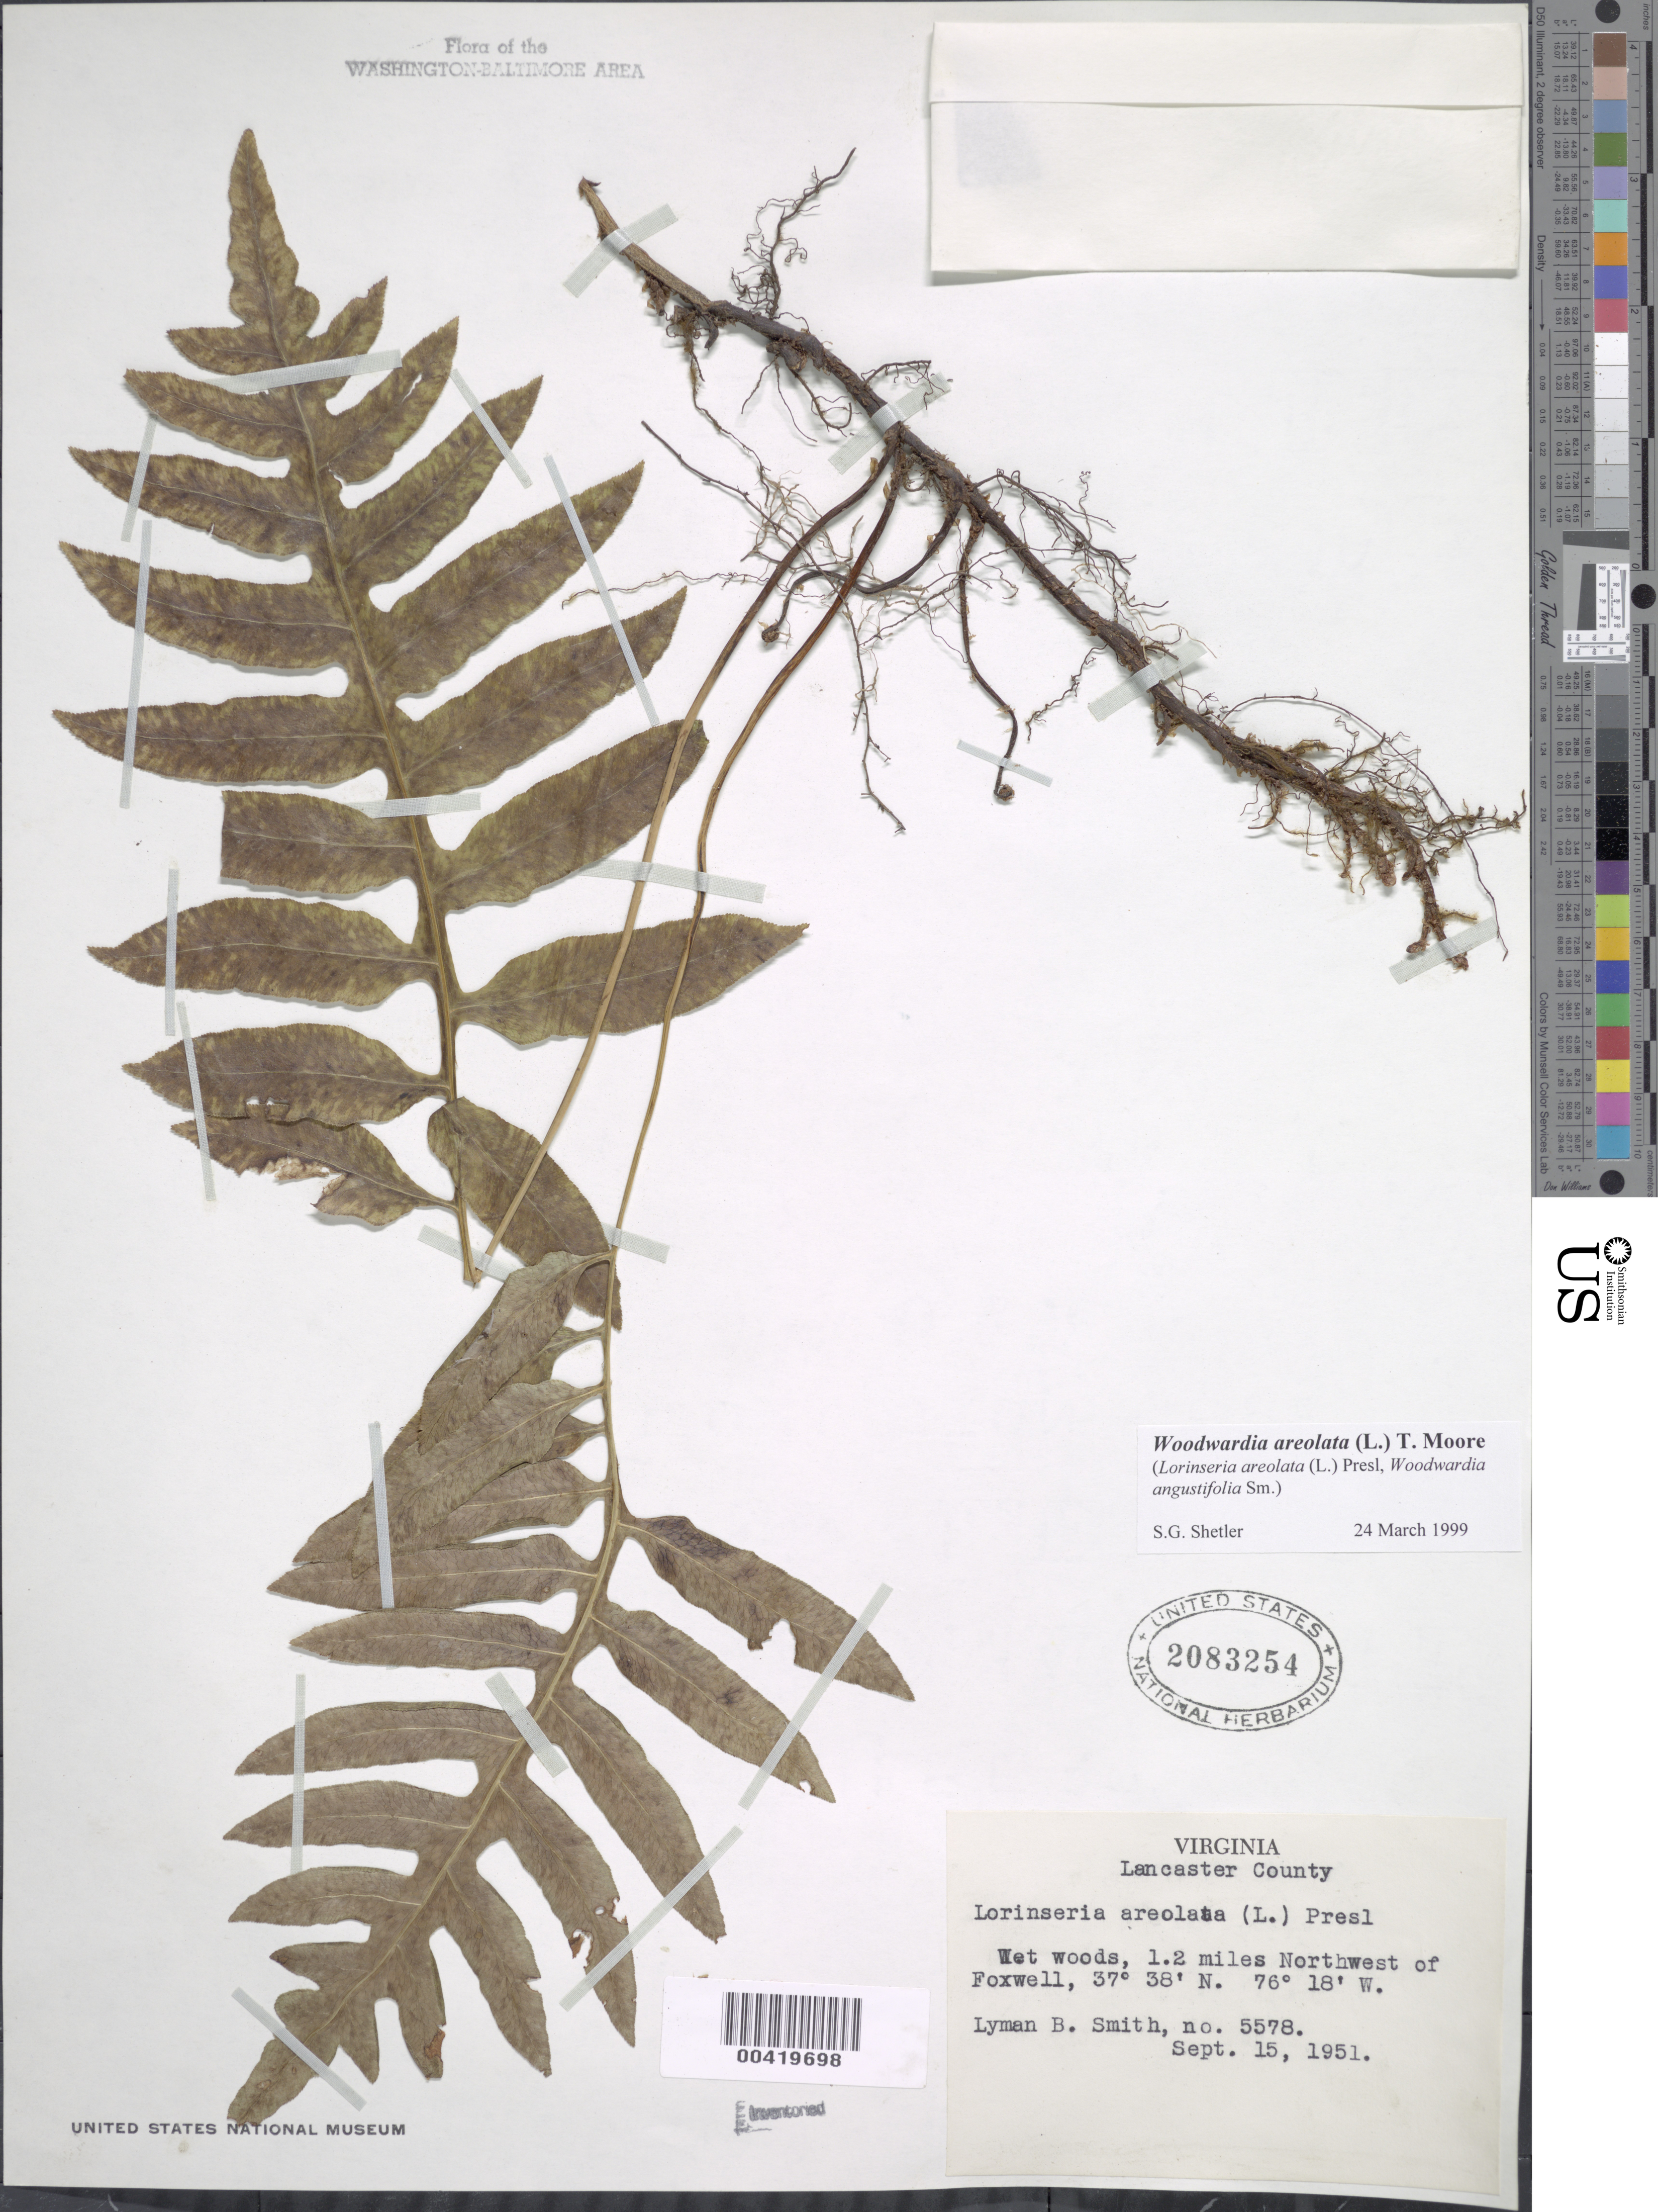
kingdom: Plantae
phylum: Tracheophyta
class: Polypodiopsida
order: Polypodiales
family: Blechnaceae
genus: Woodwardia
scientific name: Woodwardia areolata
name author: (L.) T. Moore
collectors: L. Smith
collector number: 5578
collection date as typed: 15 Sep 1951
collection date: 1951-09-15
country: United States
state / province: Virginia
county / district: Lancaster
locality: northwest of Foxwell 18 Minutes W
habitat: Wet woods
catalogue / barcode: US 2083254